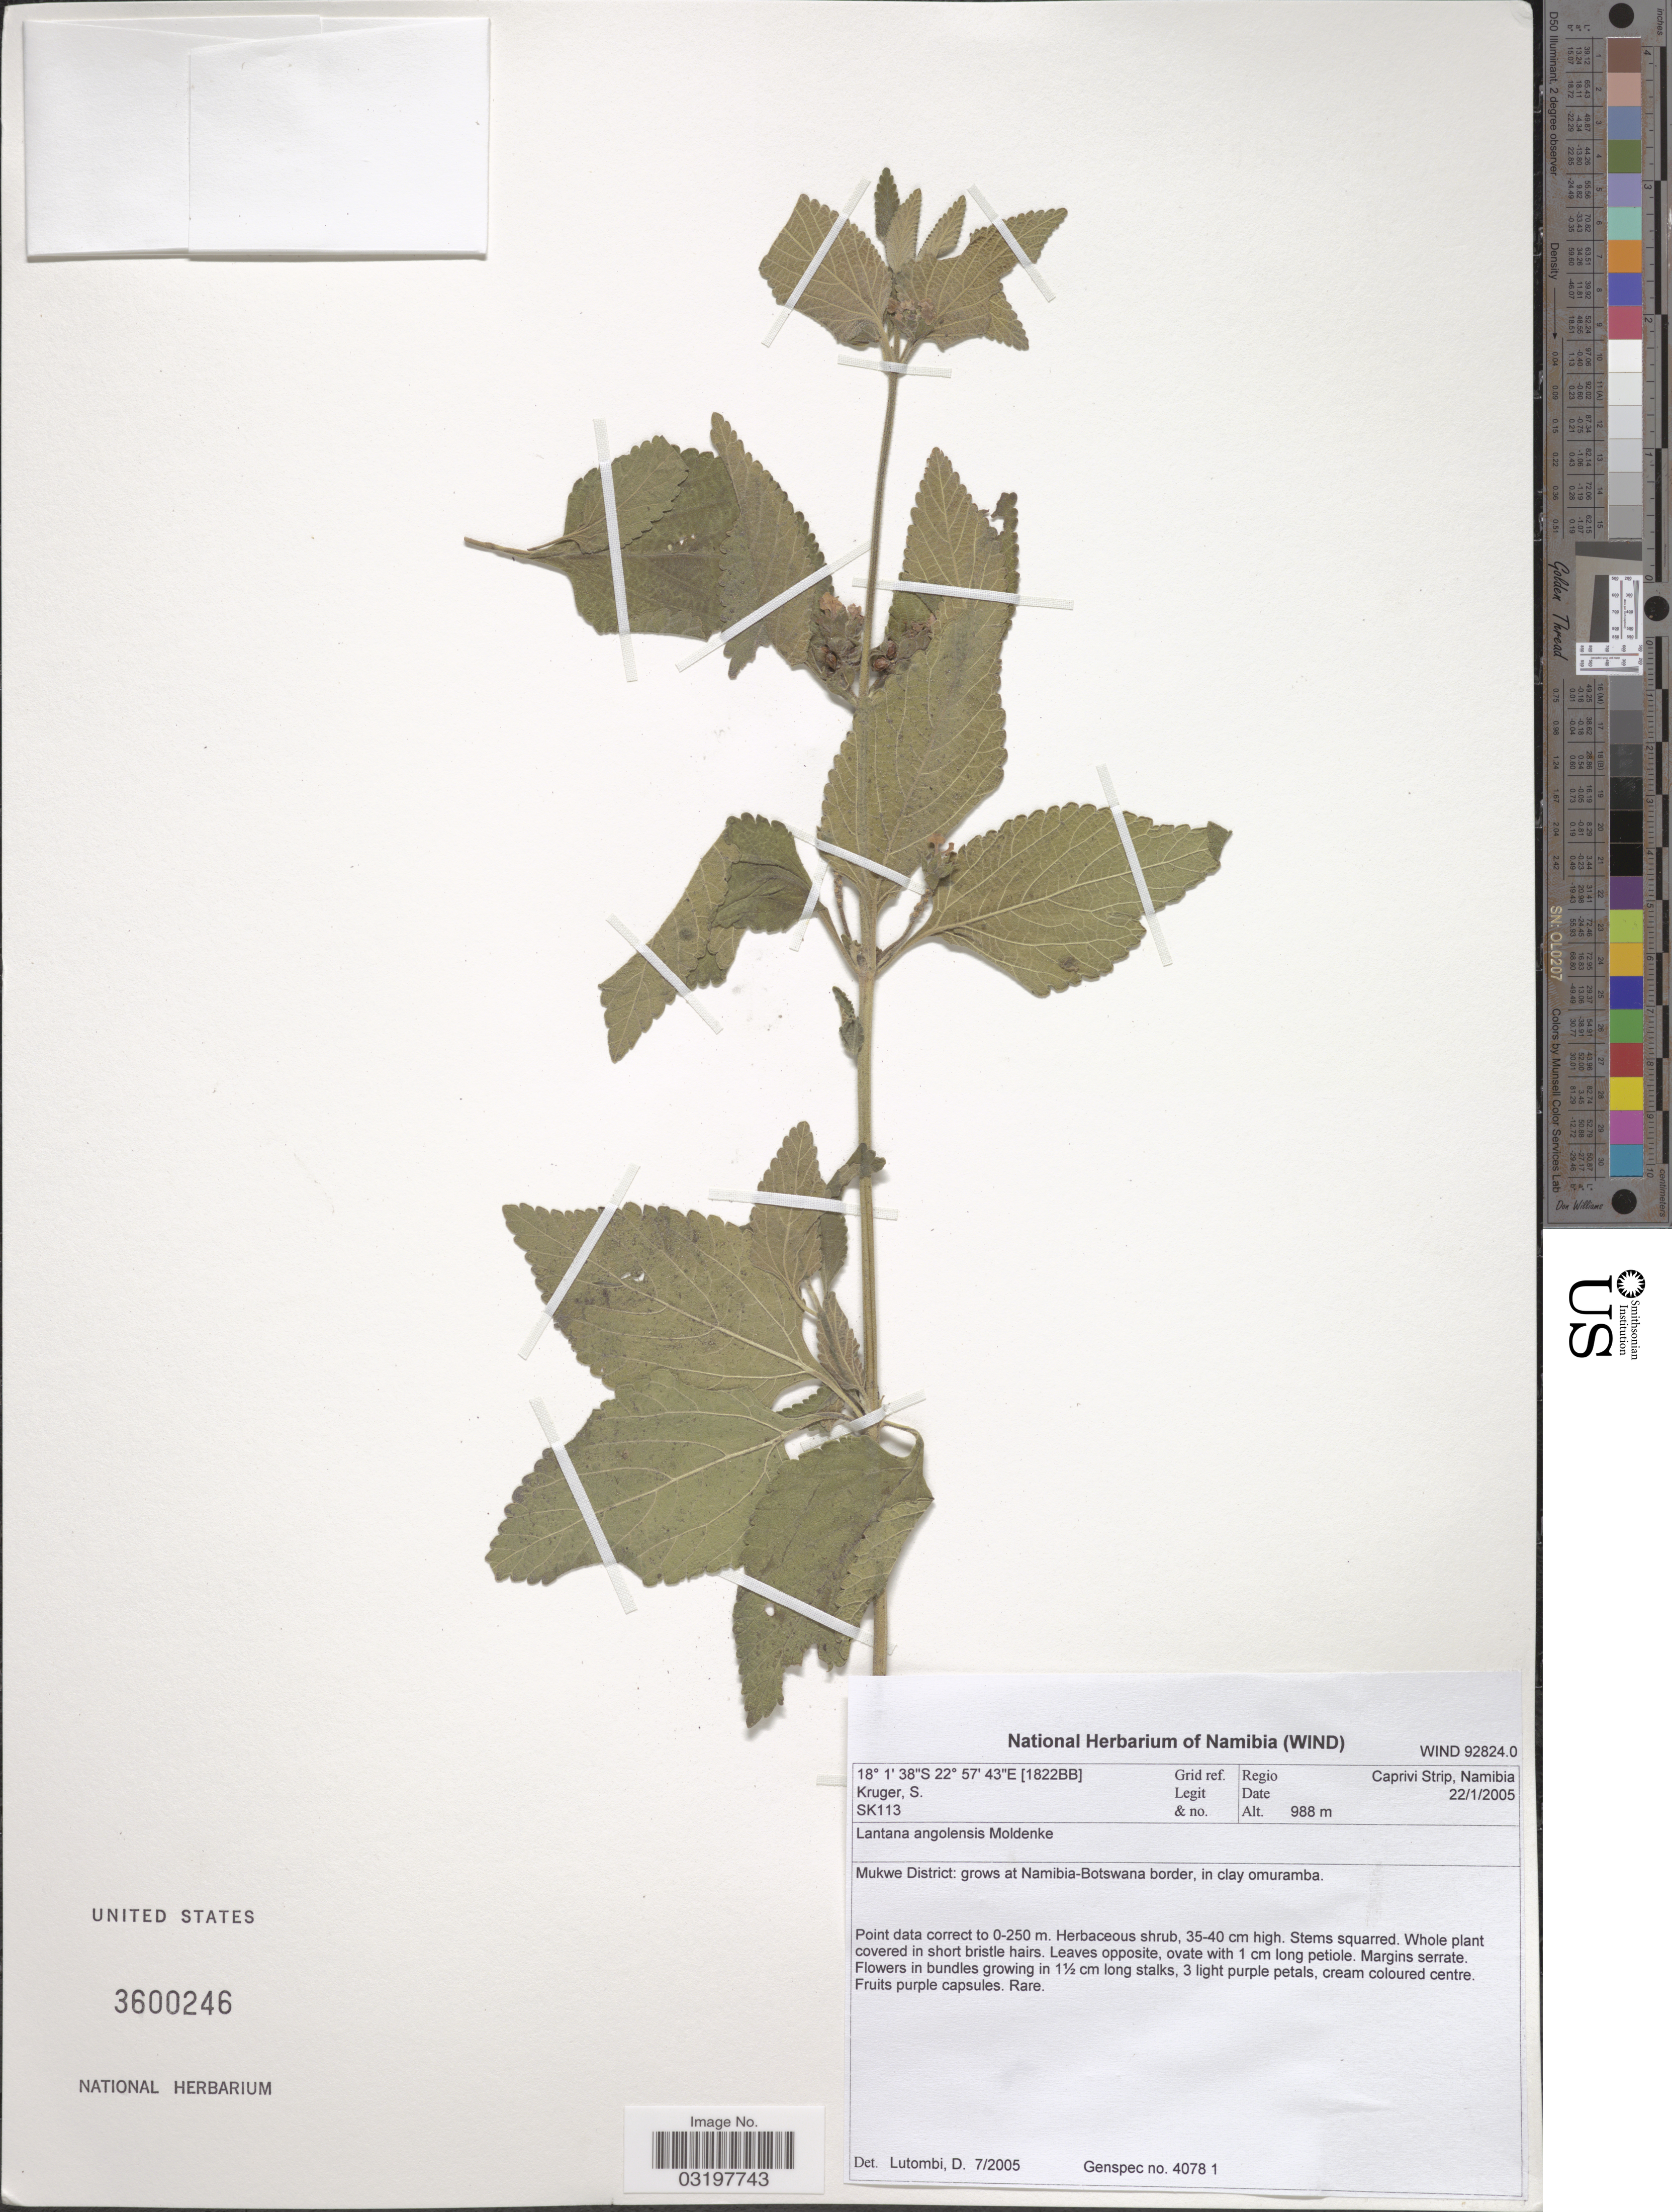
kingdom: Plantae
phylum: Tracheophyta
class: Magnoliopsida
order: Lamiales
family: Verbenaceae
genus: Lantana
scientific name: Lantana angolensis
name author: Moldenke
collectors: S. Kruger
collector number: SK113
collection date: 2005-01-22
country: Namibia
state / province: Caprivi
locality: [1822BB] Grid ref., Regio Caprivi Strip, Namibia, Mukwe District: grows at Namibia-Botswana border, in clay omuramba.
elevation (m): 988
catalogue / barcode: US 3600246